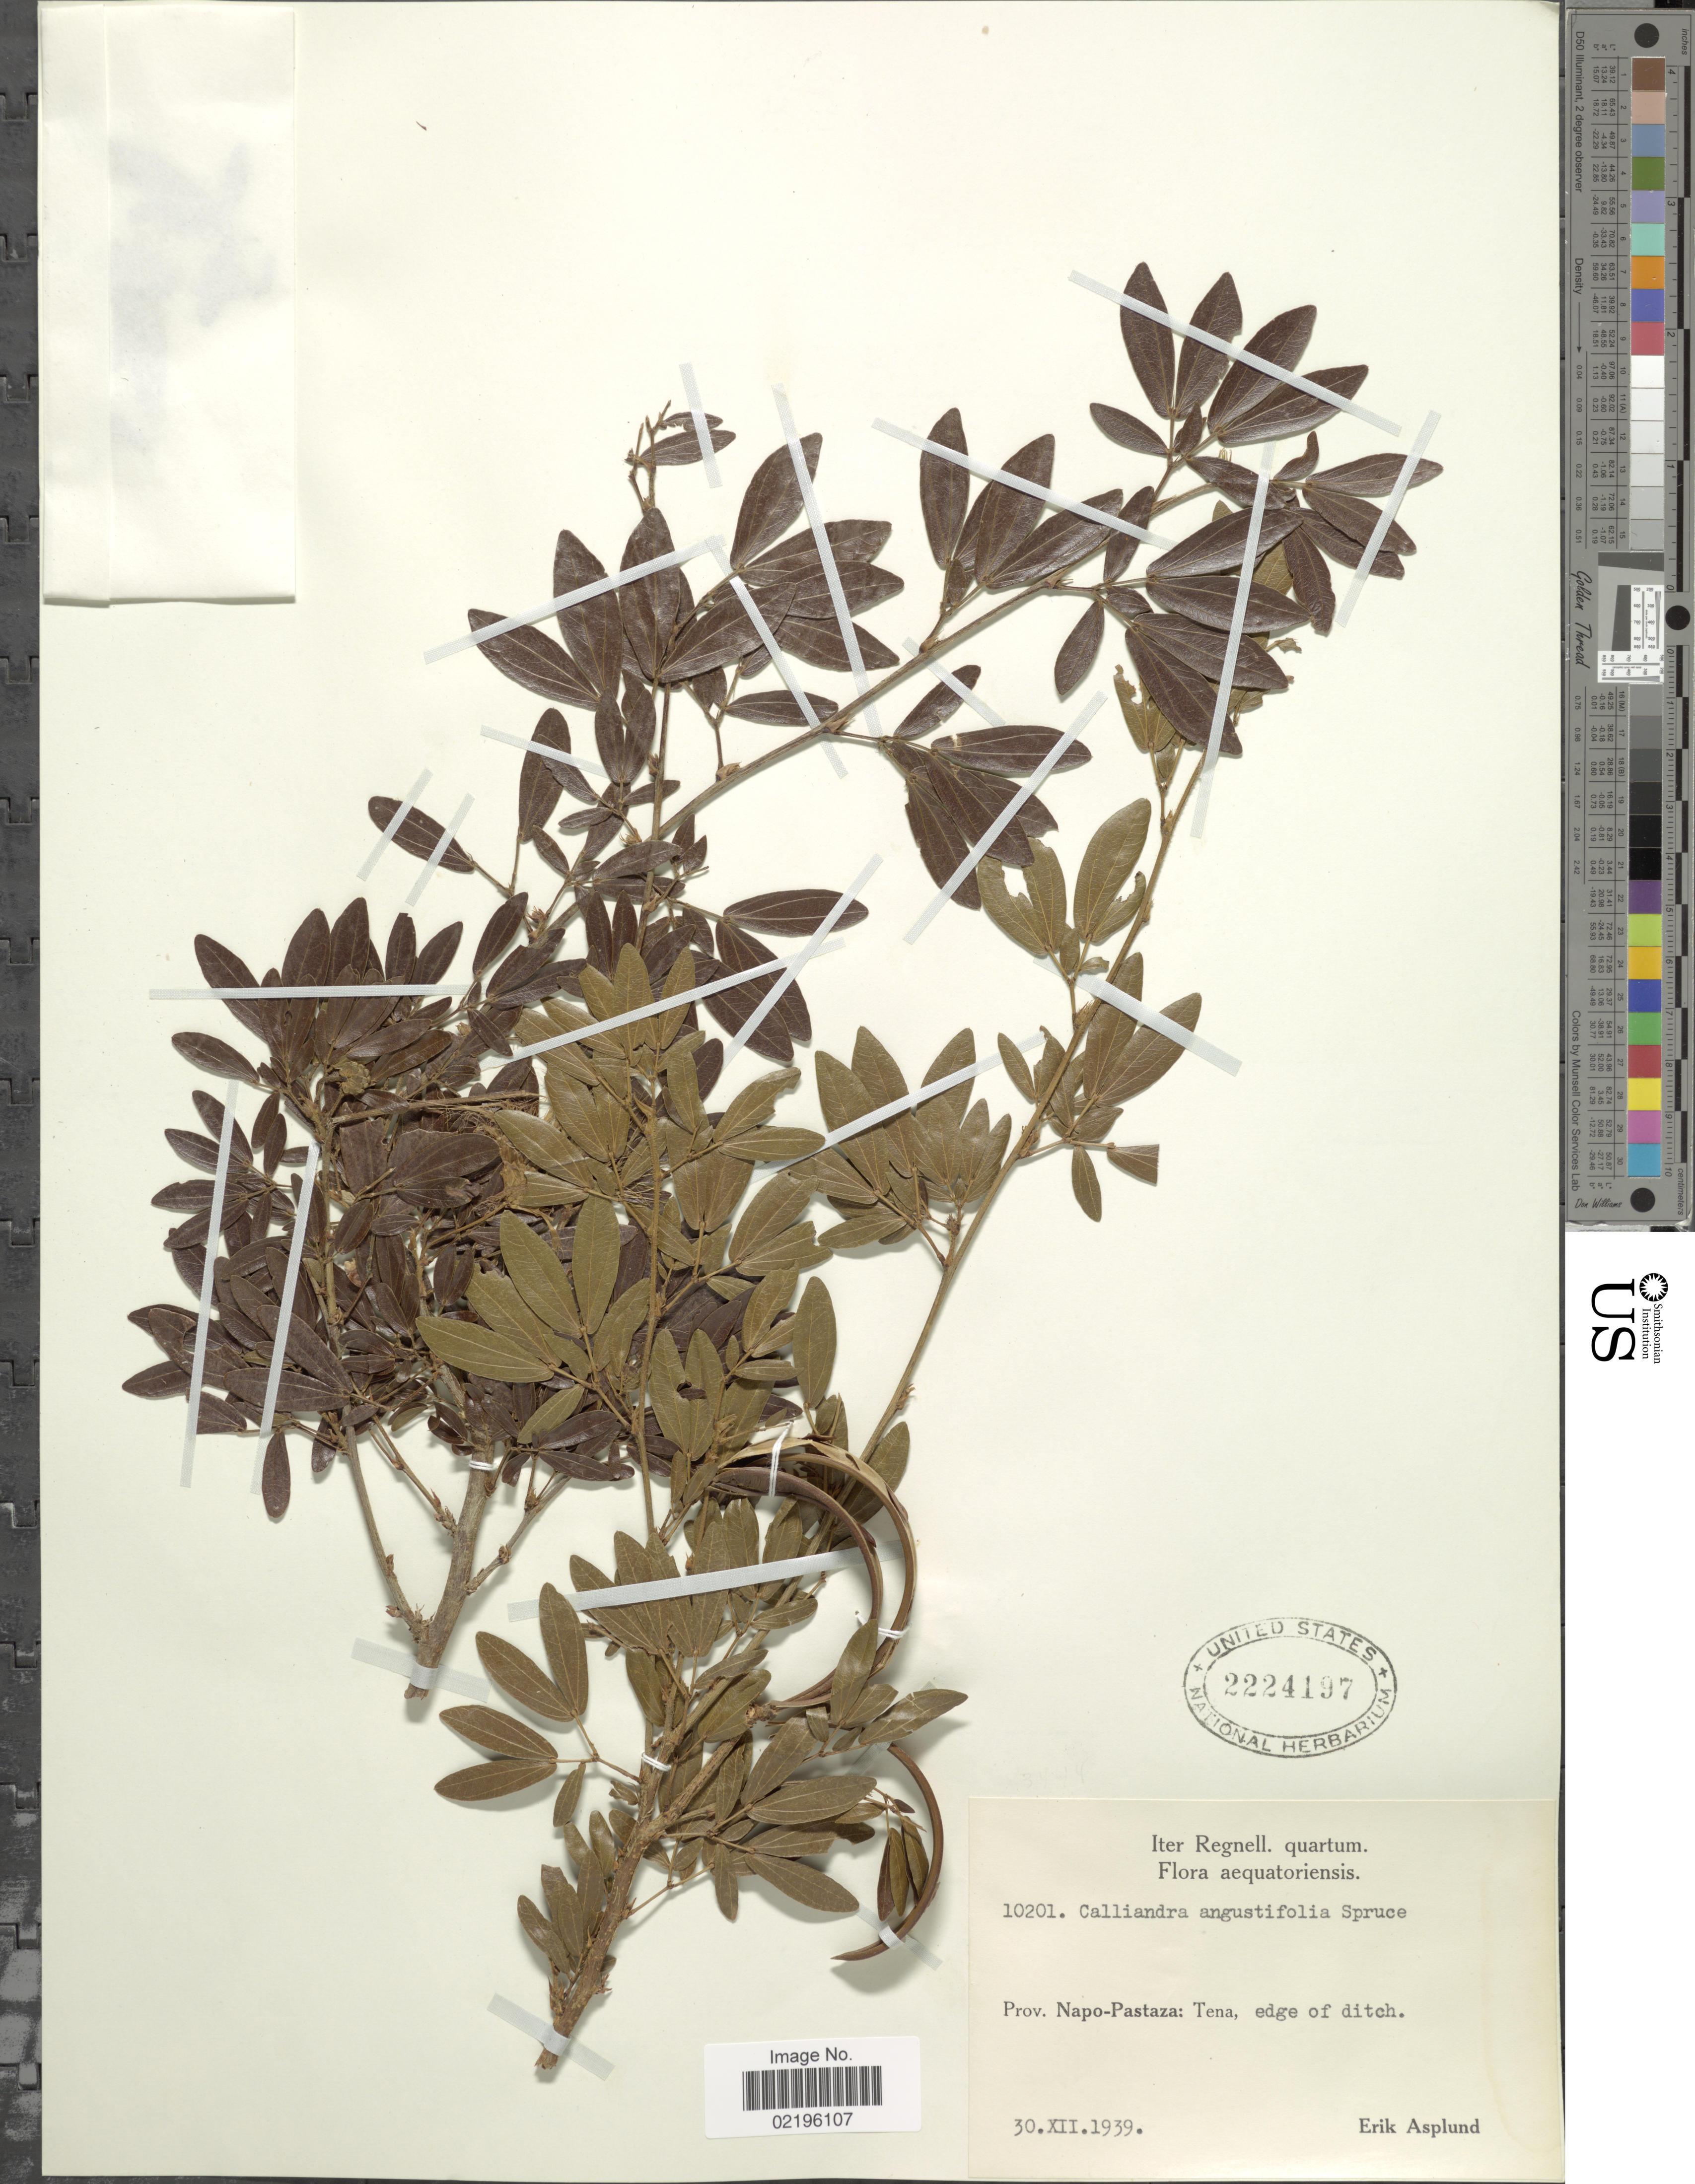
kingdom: Plantae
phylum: Tracheophyta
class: Magnoliopsida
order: Fabales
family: Fabaceae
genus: Calliandra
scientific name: Calliandra angustifolia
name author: Spruce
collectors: E. Asplund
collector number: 10201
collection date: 1939-12-30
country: Ecuador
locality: Prov. Napo- Pastaza: Tena, edge of ditch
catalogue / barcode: US 2224197